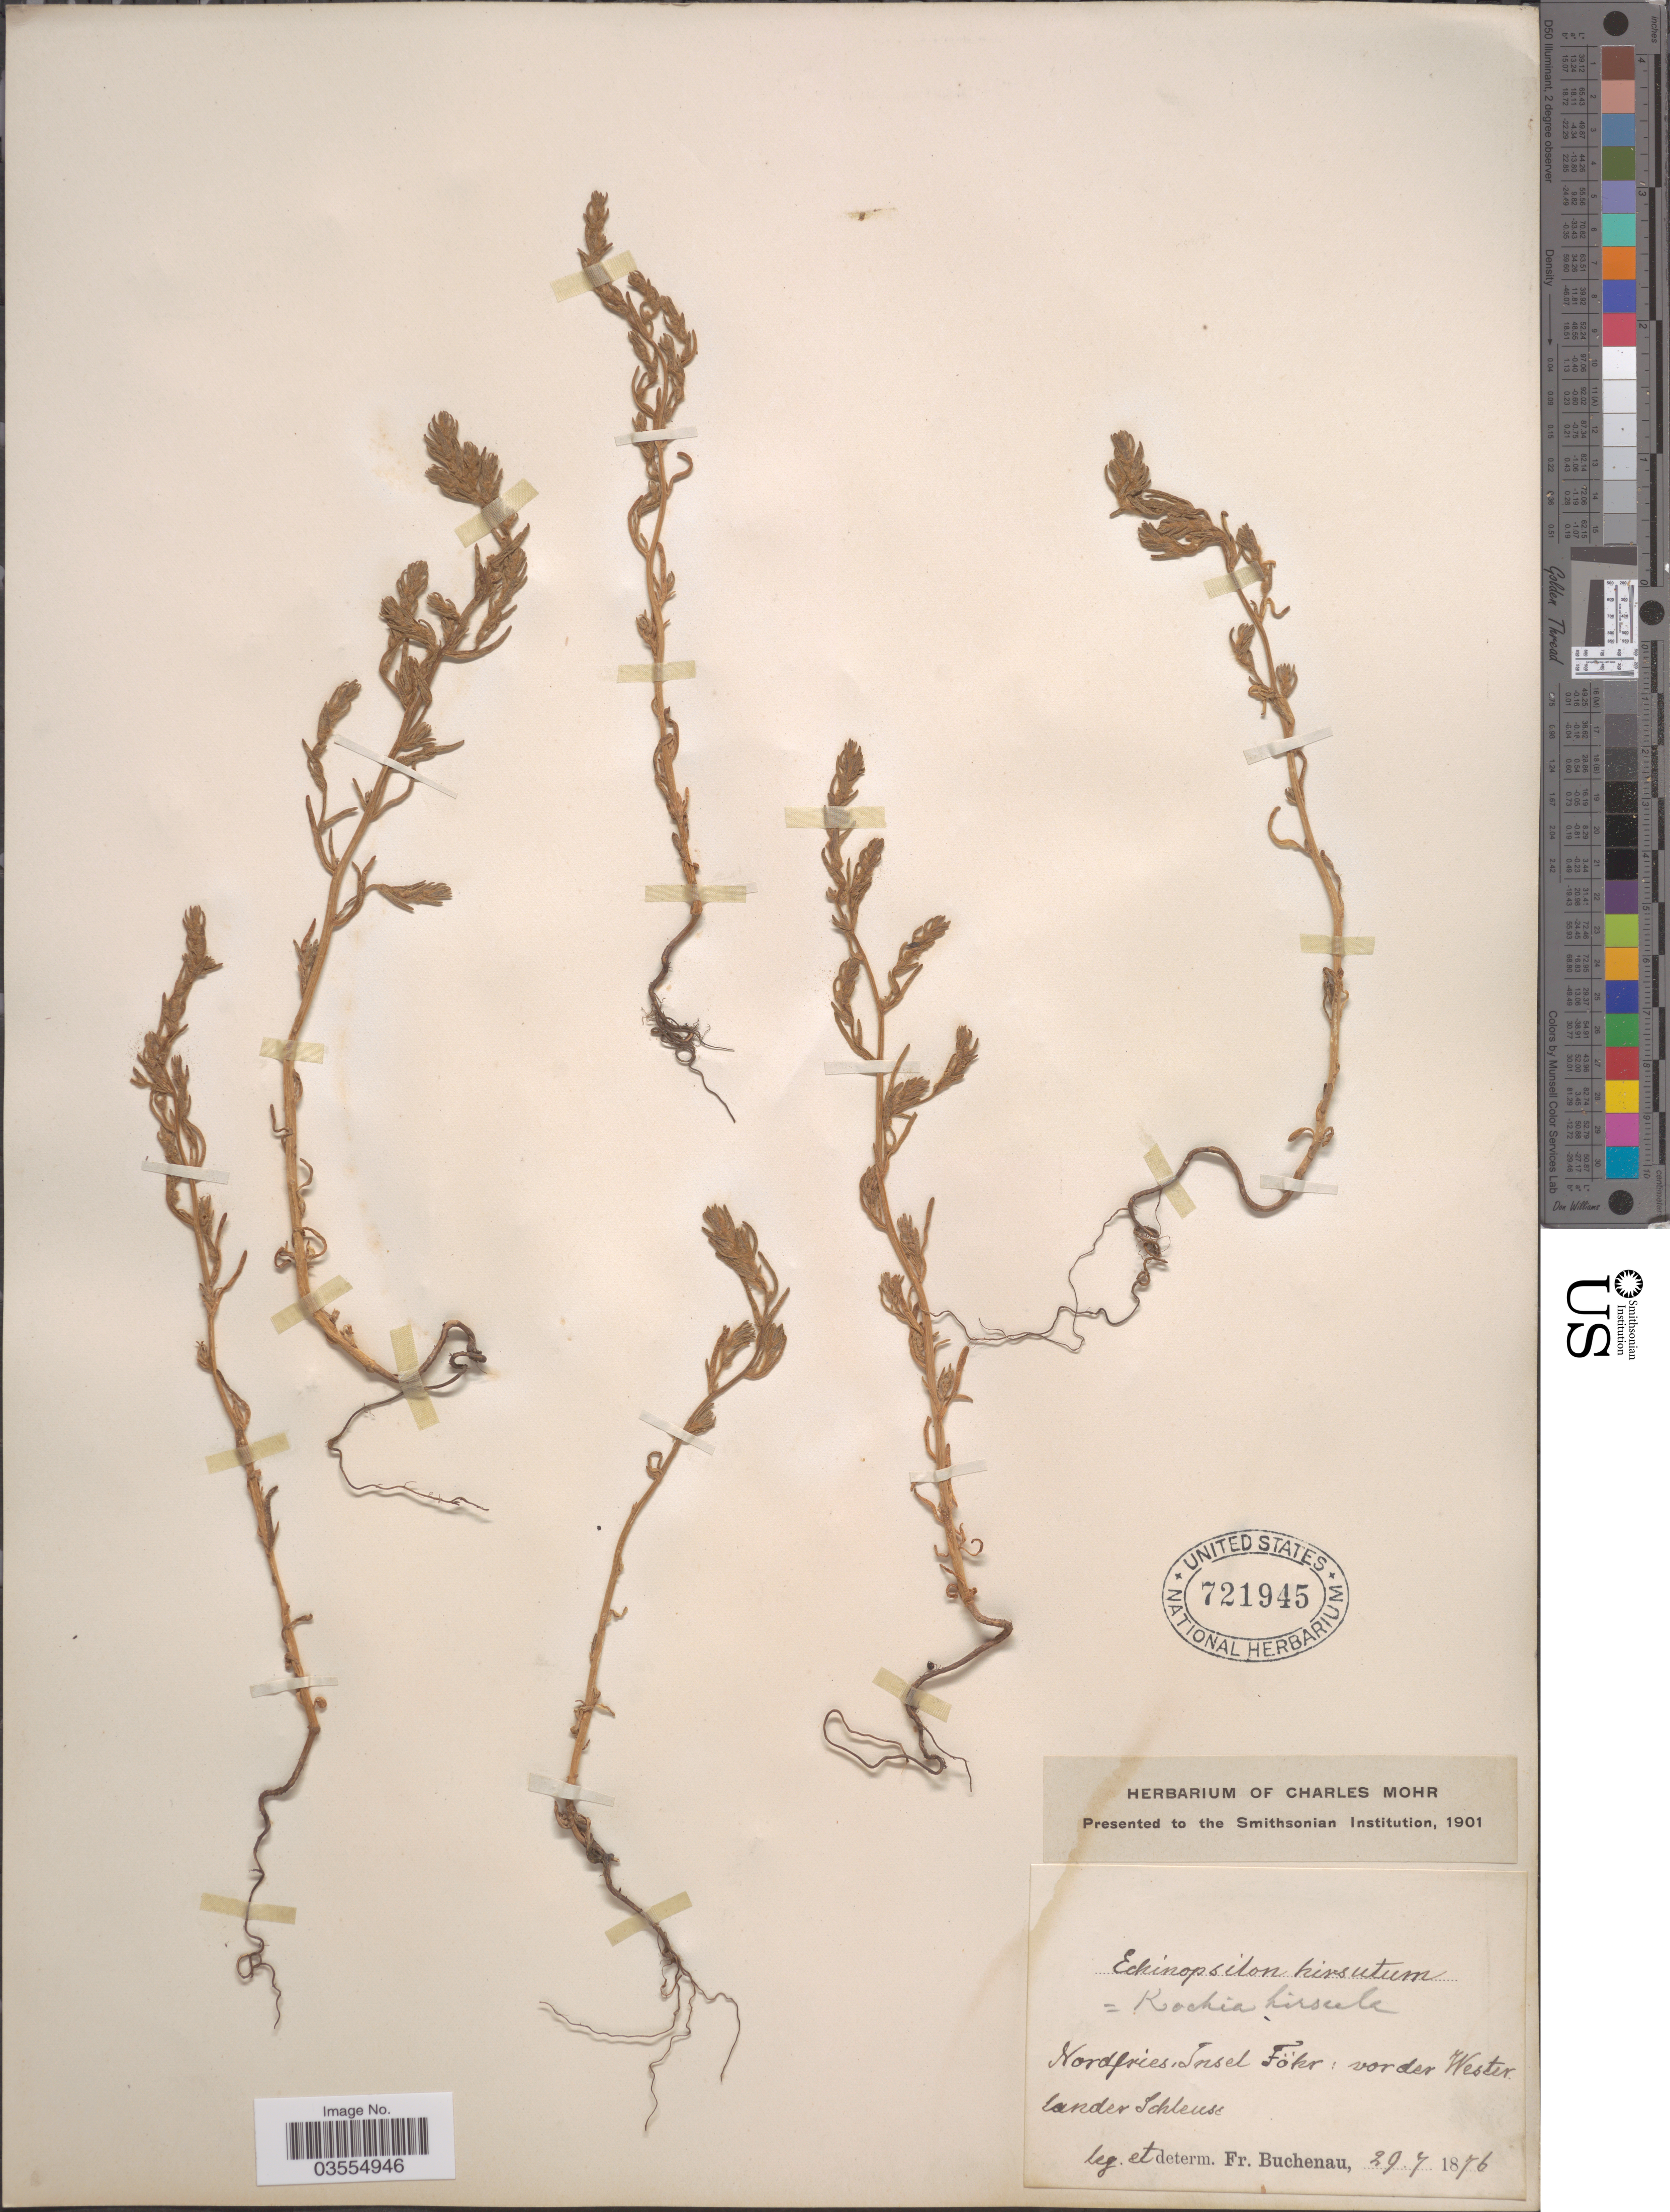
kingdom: Plantae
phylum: Tracheophyta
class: Magnoliopsida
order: Caryophyllales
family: Amaranthaceae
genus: Spirobassia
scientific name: Spirobassia hirsuta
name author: (L.) Freitag & G. Kadereit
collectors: F. Buchenau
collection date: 1876-07-29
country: Germany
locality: Nordfries Insel Föhr: vorder Wester. lander Schleuss.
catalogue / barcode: US 721945